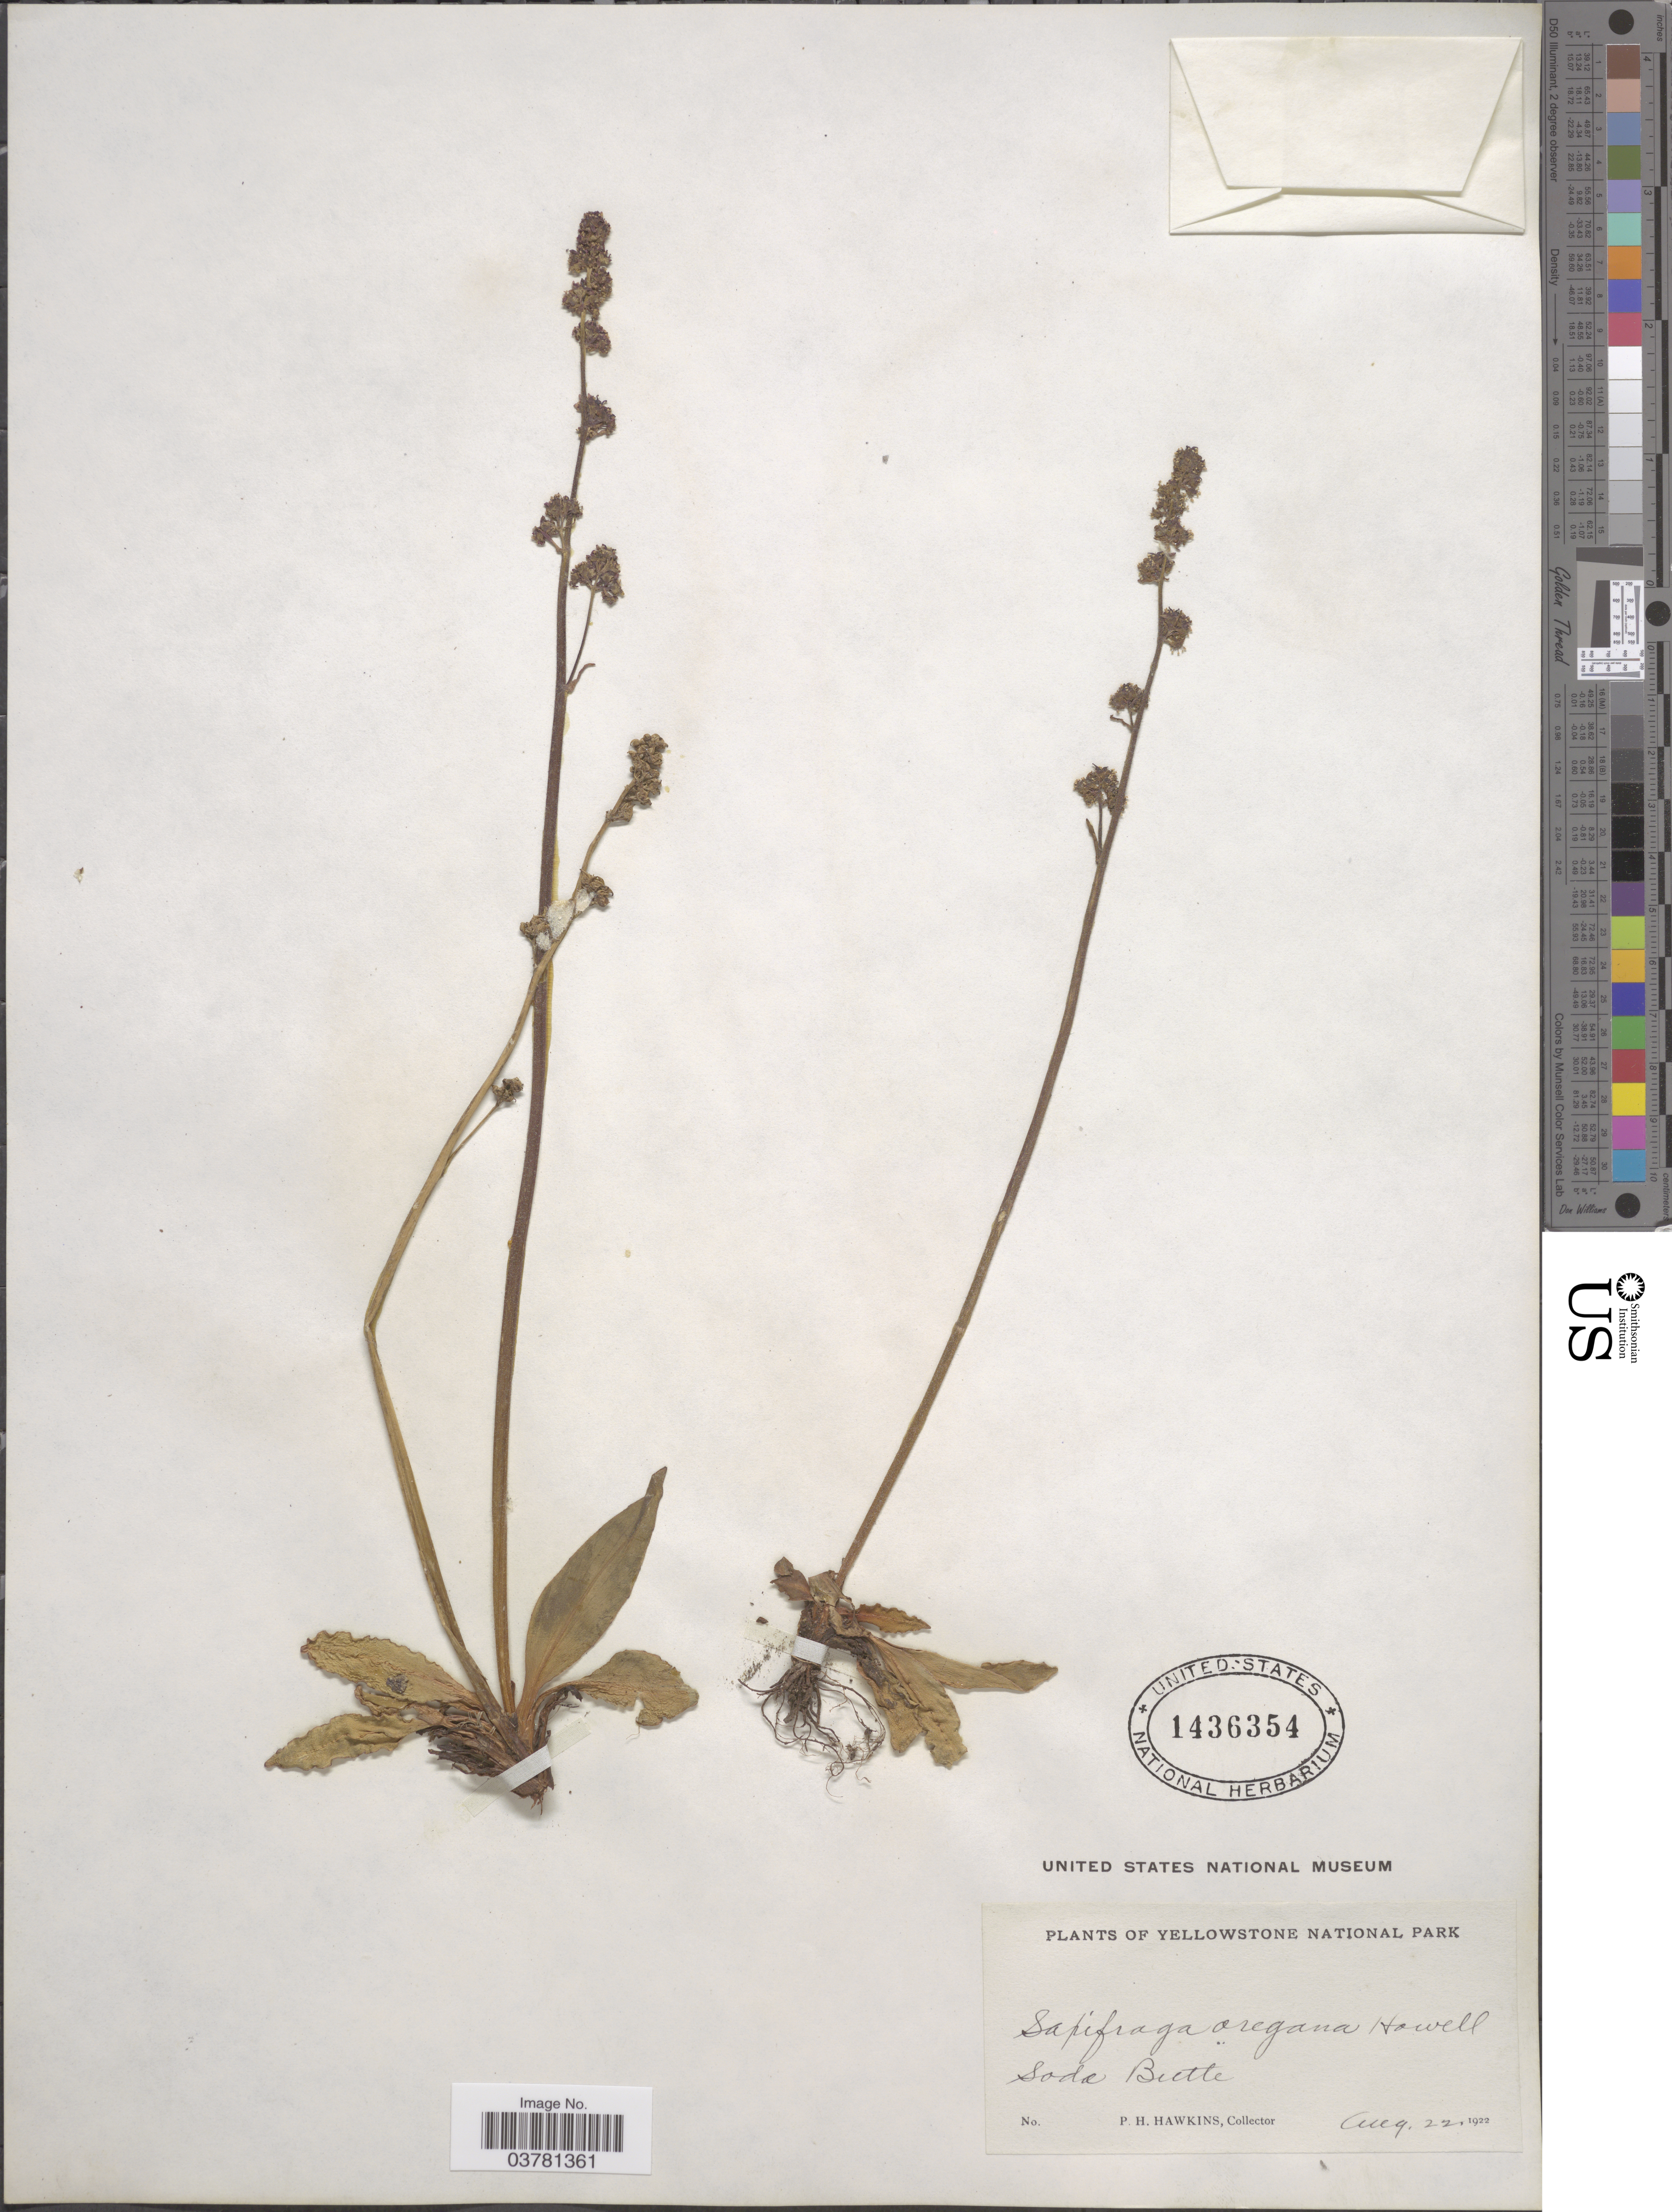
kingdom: Plantae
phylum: Tracheophyta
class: Magnoliopsida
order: Saxifragales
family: Saxifragaceae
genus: Micranthes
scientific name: Micranthes subapetala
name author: (E. Nelson) Small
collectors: P. Hawkins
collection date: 1922-08-22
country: United States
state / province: Wyoming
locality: Yellowstone National Park. Soda Butte.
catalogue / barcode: US 1436354